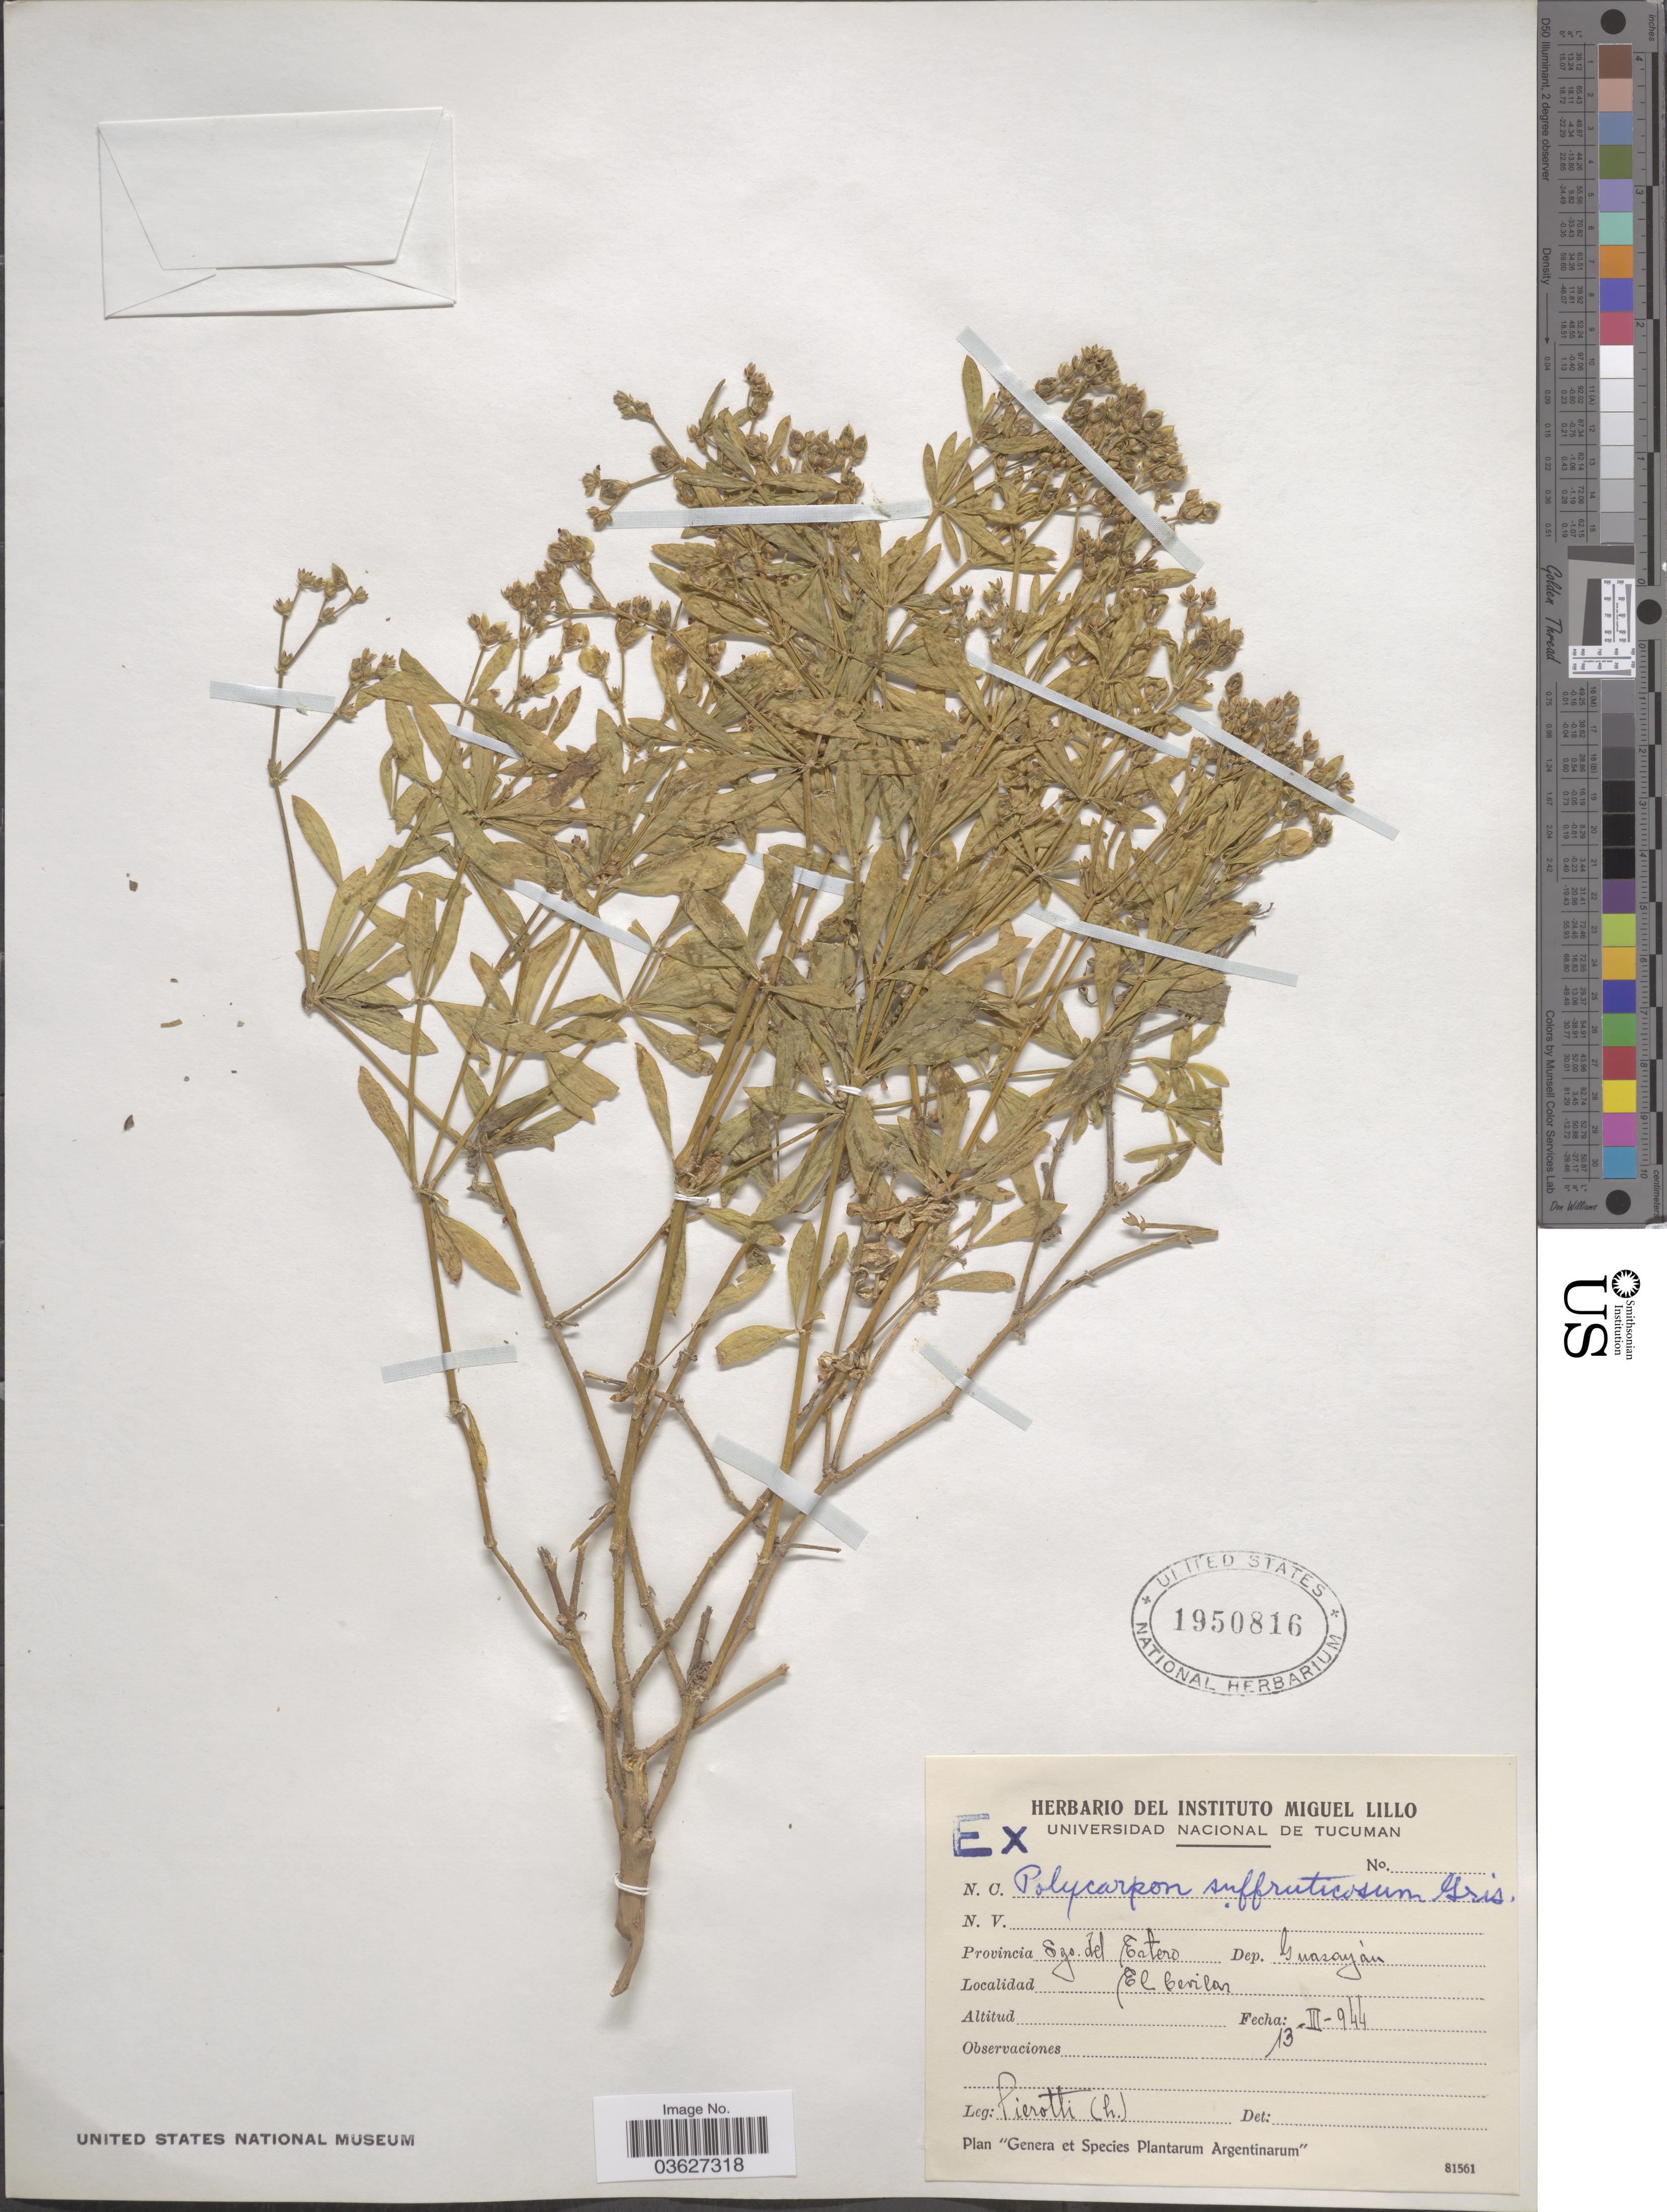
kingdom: Plantae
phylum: Tracheophyta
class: Magnoliopsida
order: Caryophyllales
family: Caryophyllaceae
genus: Augustea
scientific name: Augustea suffruticosa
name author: (Griseb.) Iamonico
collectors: Pierotti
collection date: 1944-03-13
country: Argentina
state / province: Santiago del Estero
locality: Dep. Guasayán. El Cevilar.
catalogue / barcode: US 1950816